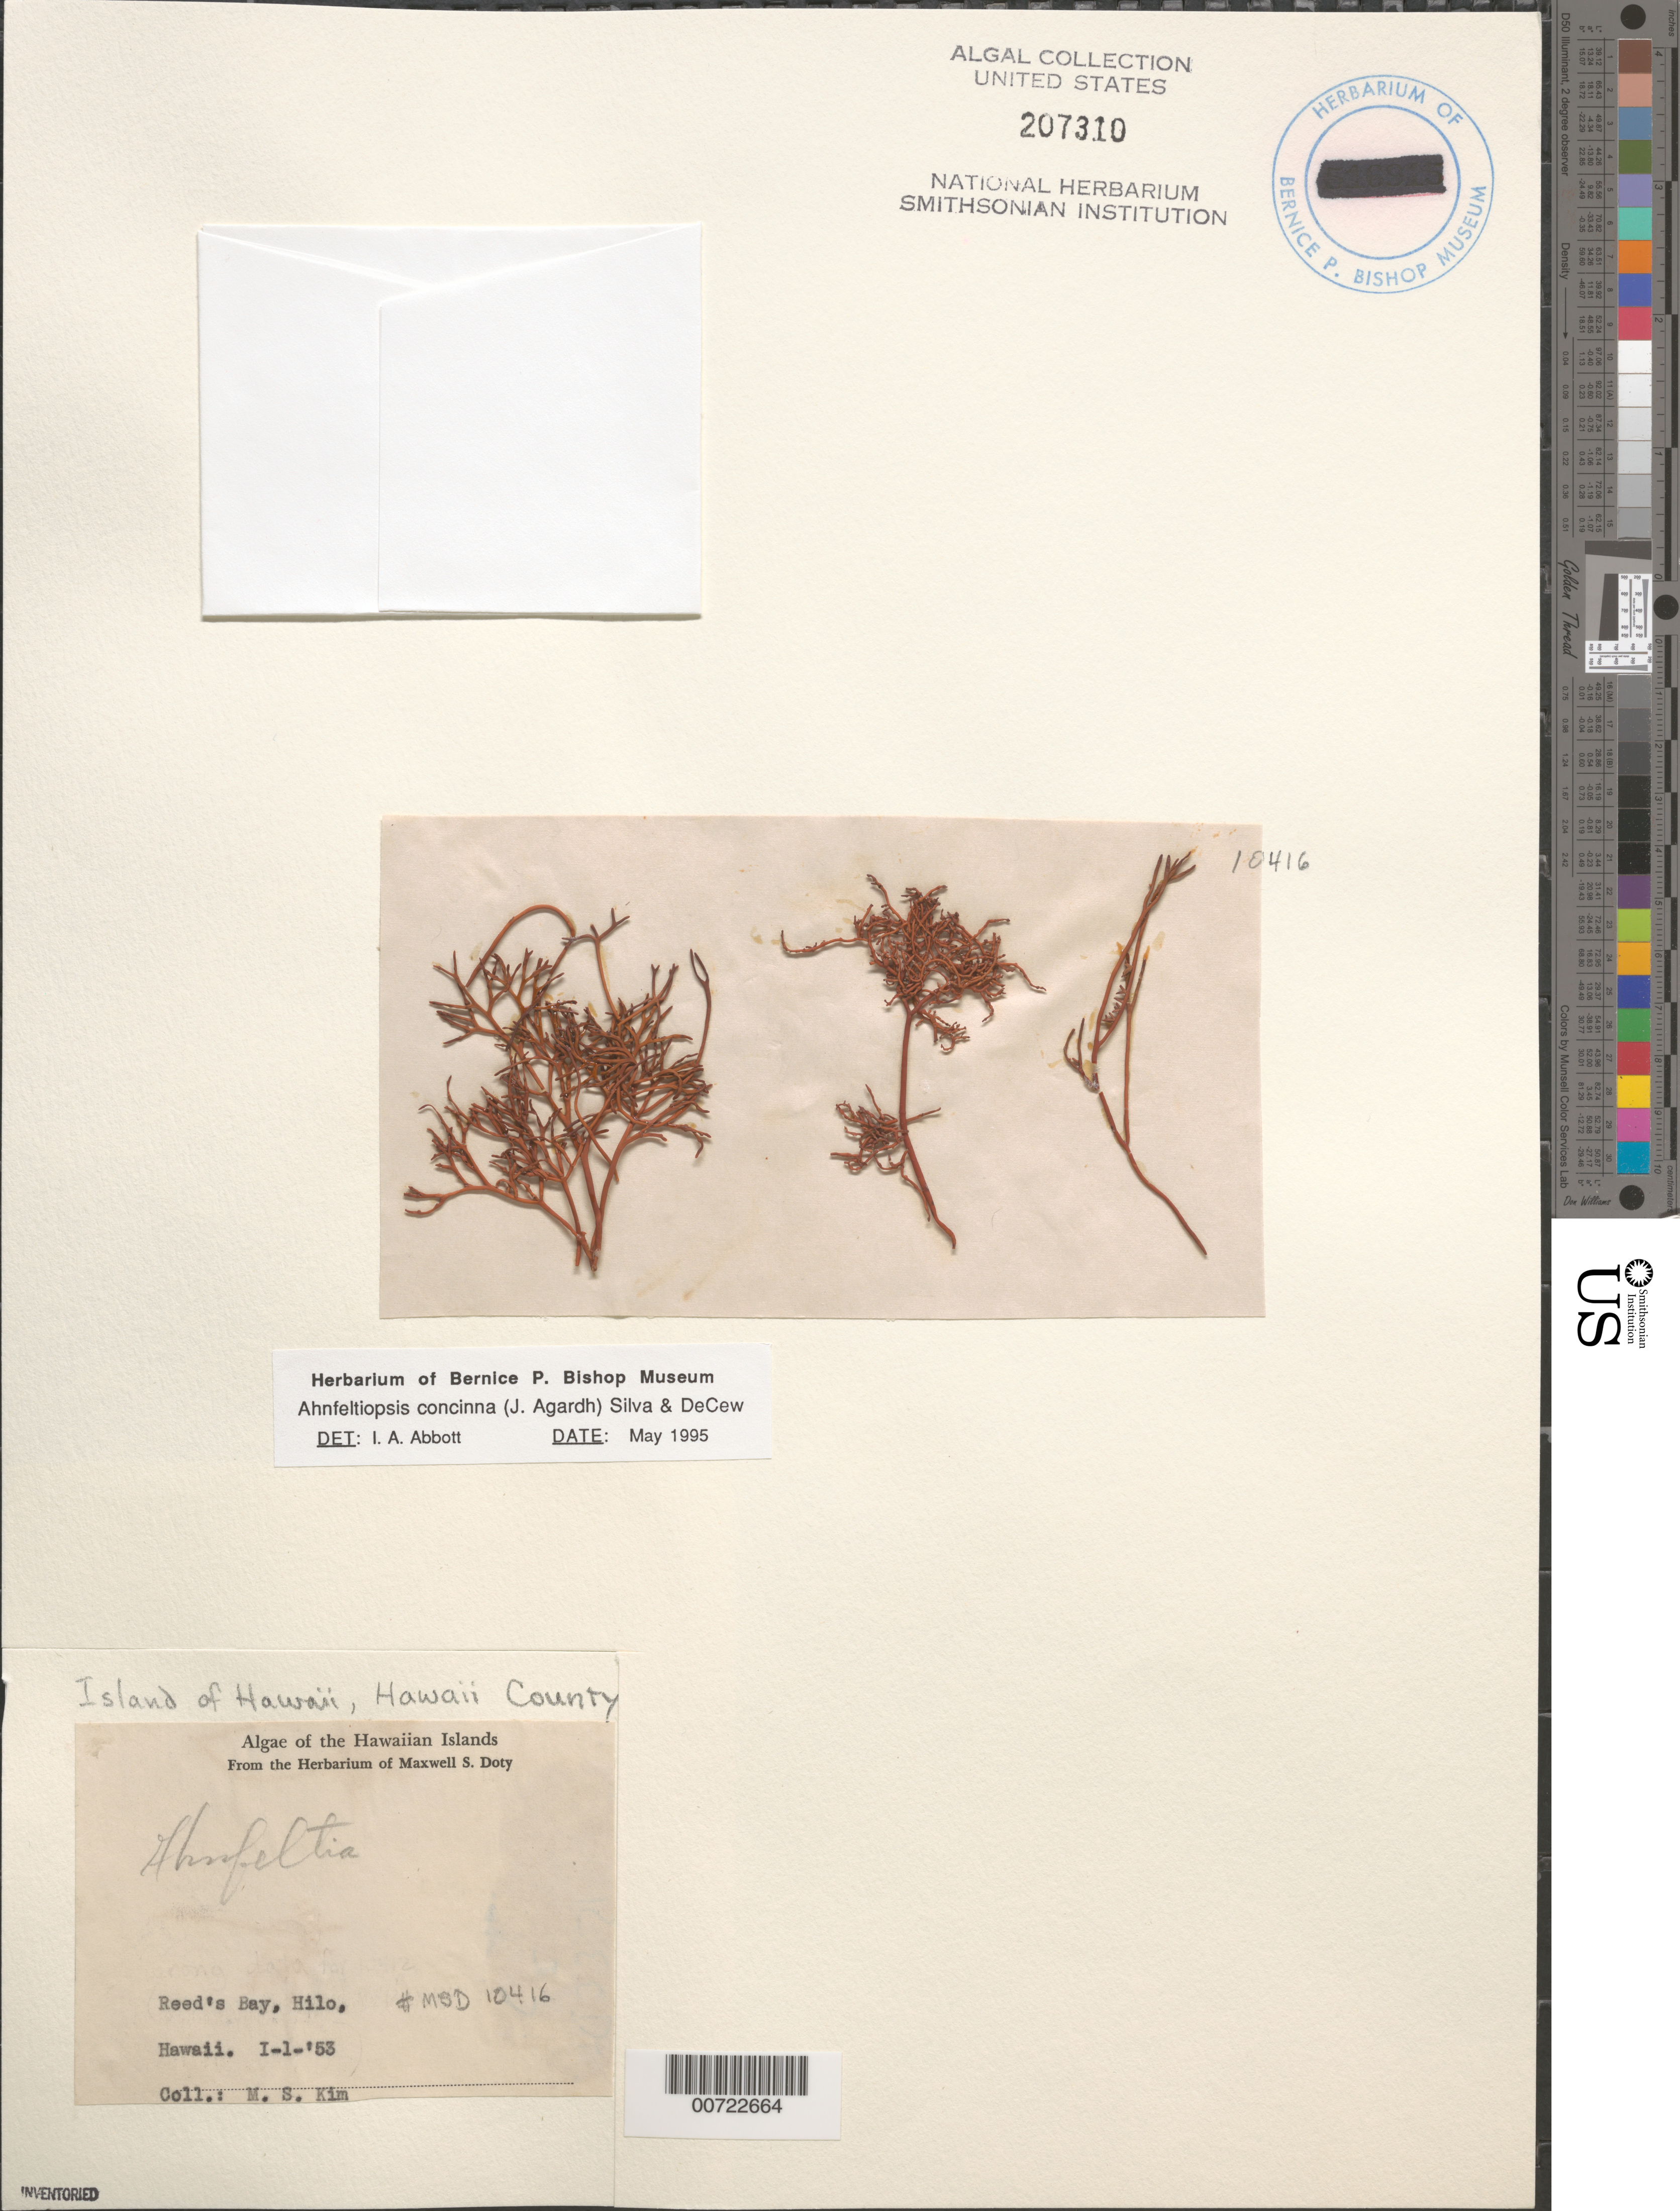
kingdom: Plantae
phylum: Rhodophyta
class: Florideophyceae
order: Gigartinales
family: Phyllophoraceae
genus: Gymnogongrus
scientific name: Gymnogongrus durvillei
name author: (Bory) M.S.Calderon & S.M. Boo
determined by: Algae name updating Project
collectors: M. S. Kim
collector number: MSD 10416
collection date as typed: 01 Jan 1953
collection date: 1953-01-01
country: United States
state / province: Hawaii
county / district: Hawaii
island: Hawaii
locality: Reed's Bay, Hilo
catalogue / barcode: US 207310